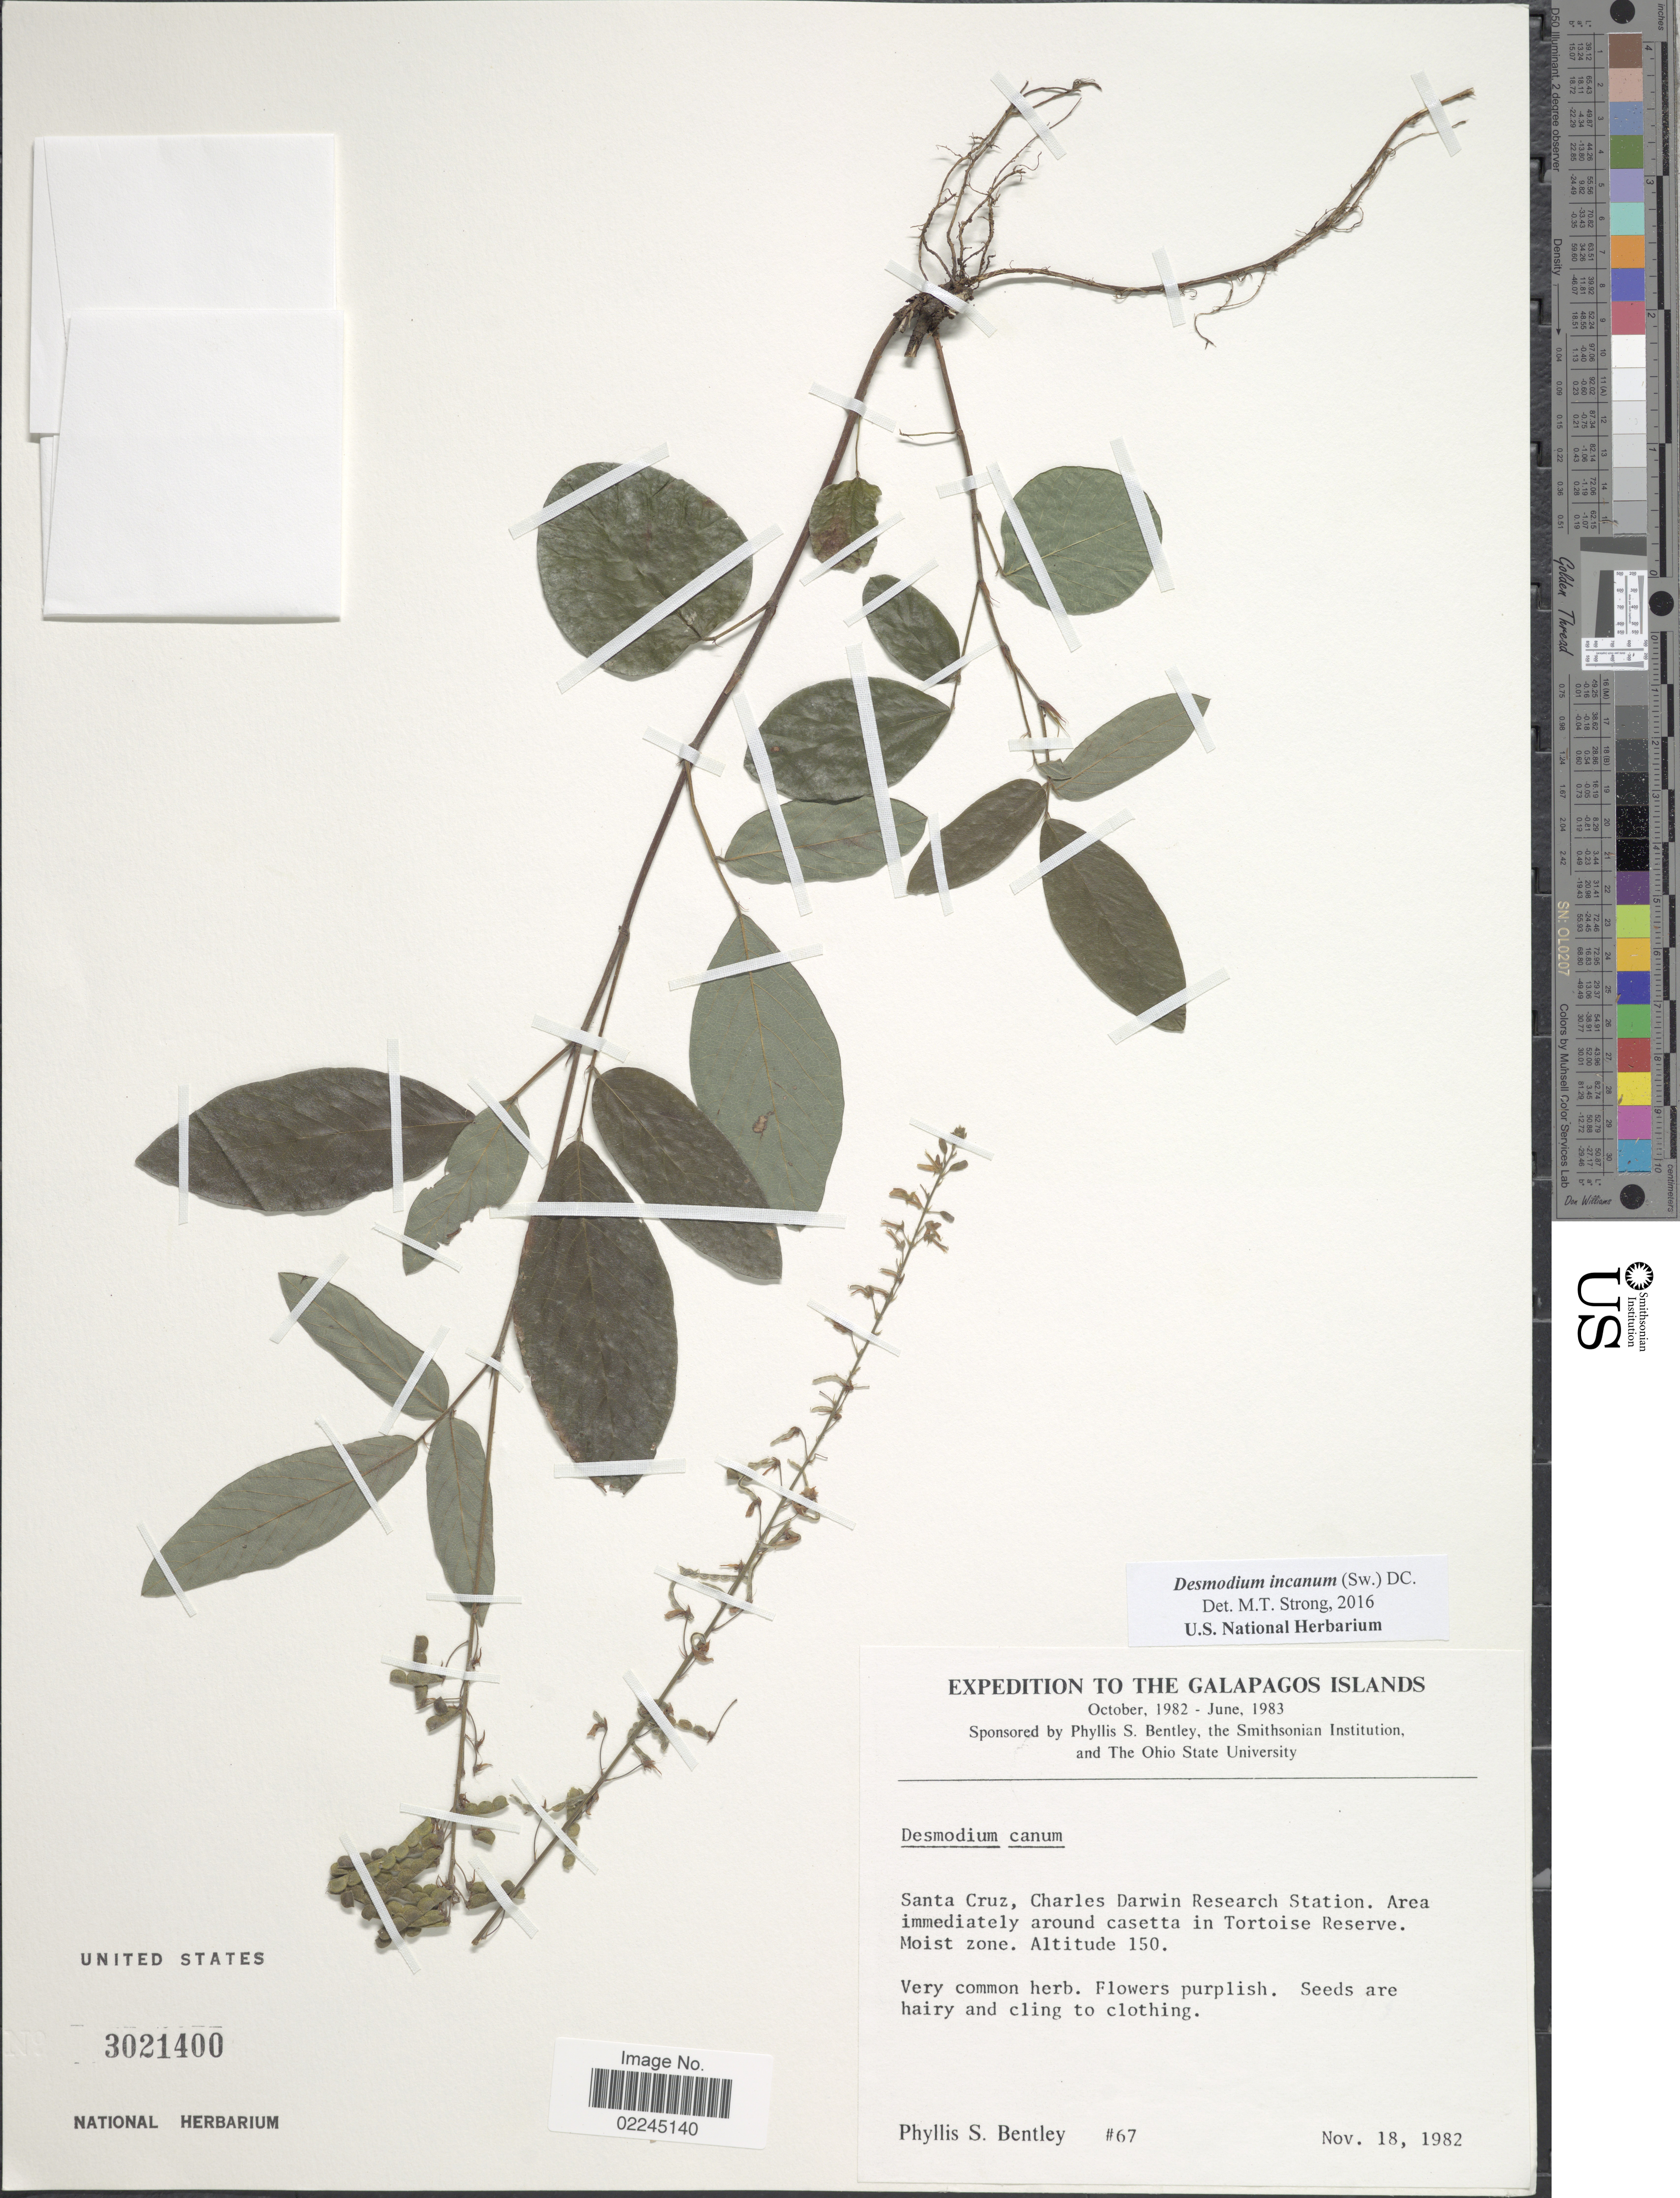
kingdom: Plantae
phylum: Tracheophyta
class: Magnoliopsida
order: Fabales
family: Fabaceae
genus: Desmodium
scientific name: Desmodium incanum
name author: (Sw.) DC.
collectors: P. S. Bentley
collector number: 67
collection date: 1982-11-18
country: Ecuador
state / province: Colón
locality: Galapagos Islands. Santa Cruz, Charles Darwin Research Station. Area immediately around casetta in Tortoise Reserve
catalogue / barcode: US 3021400